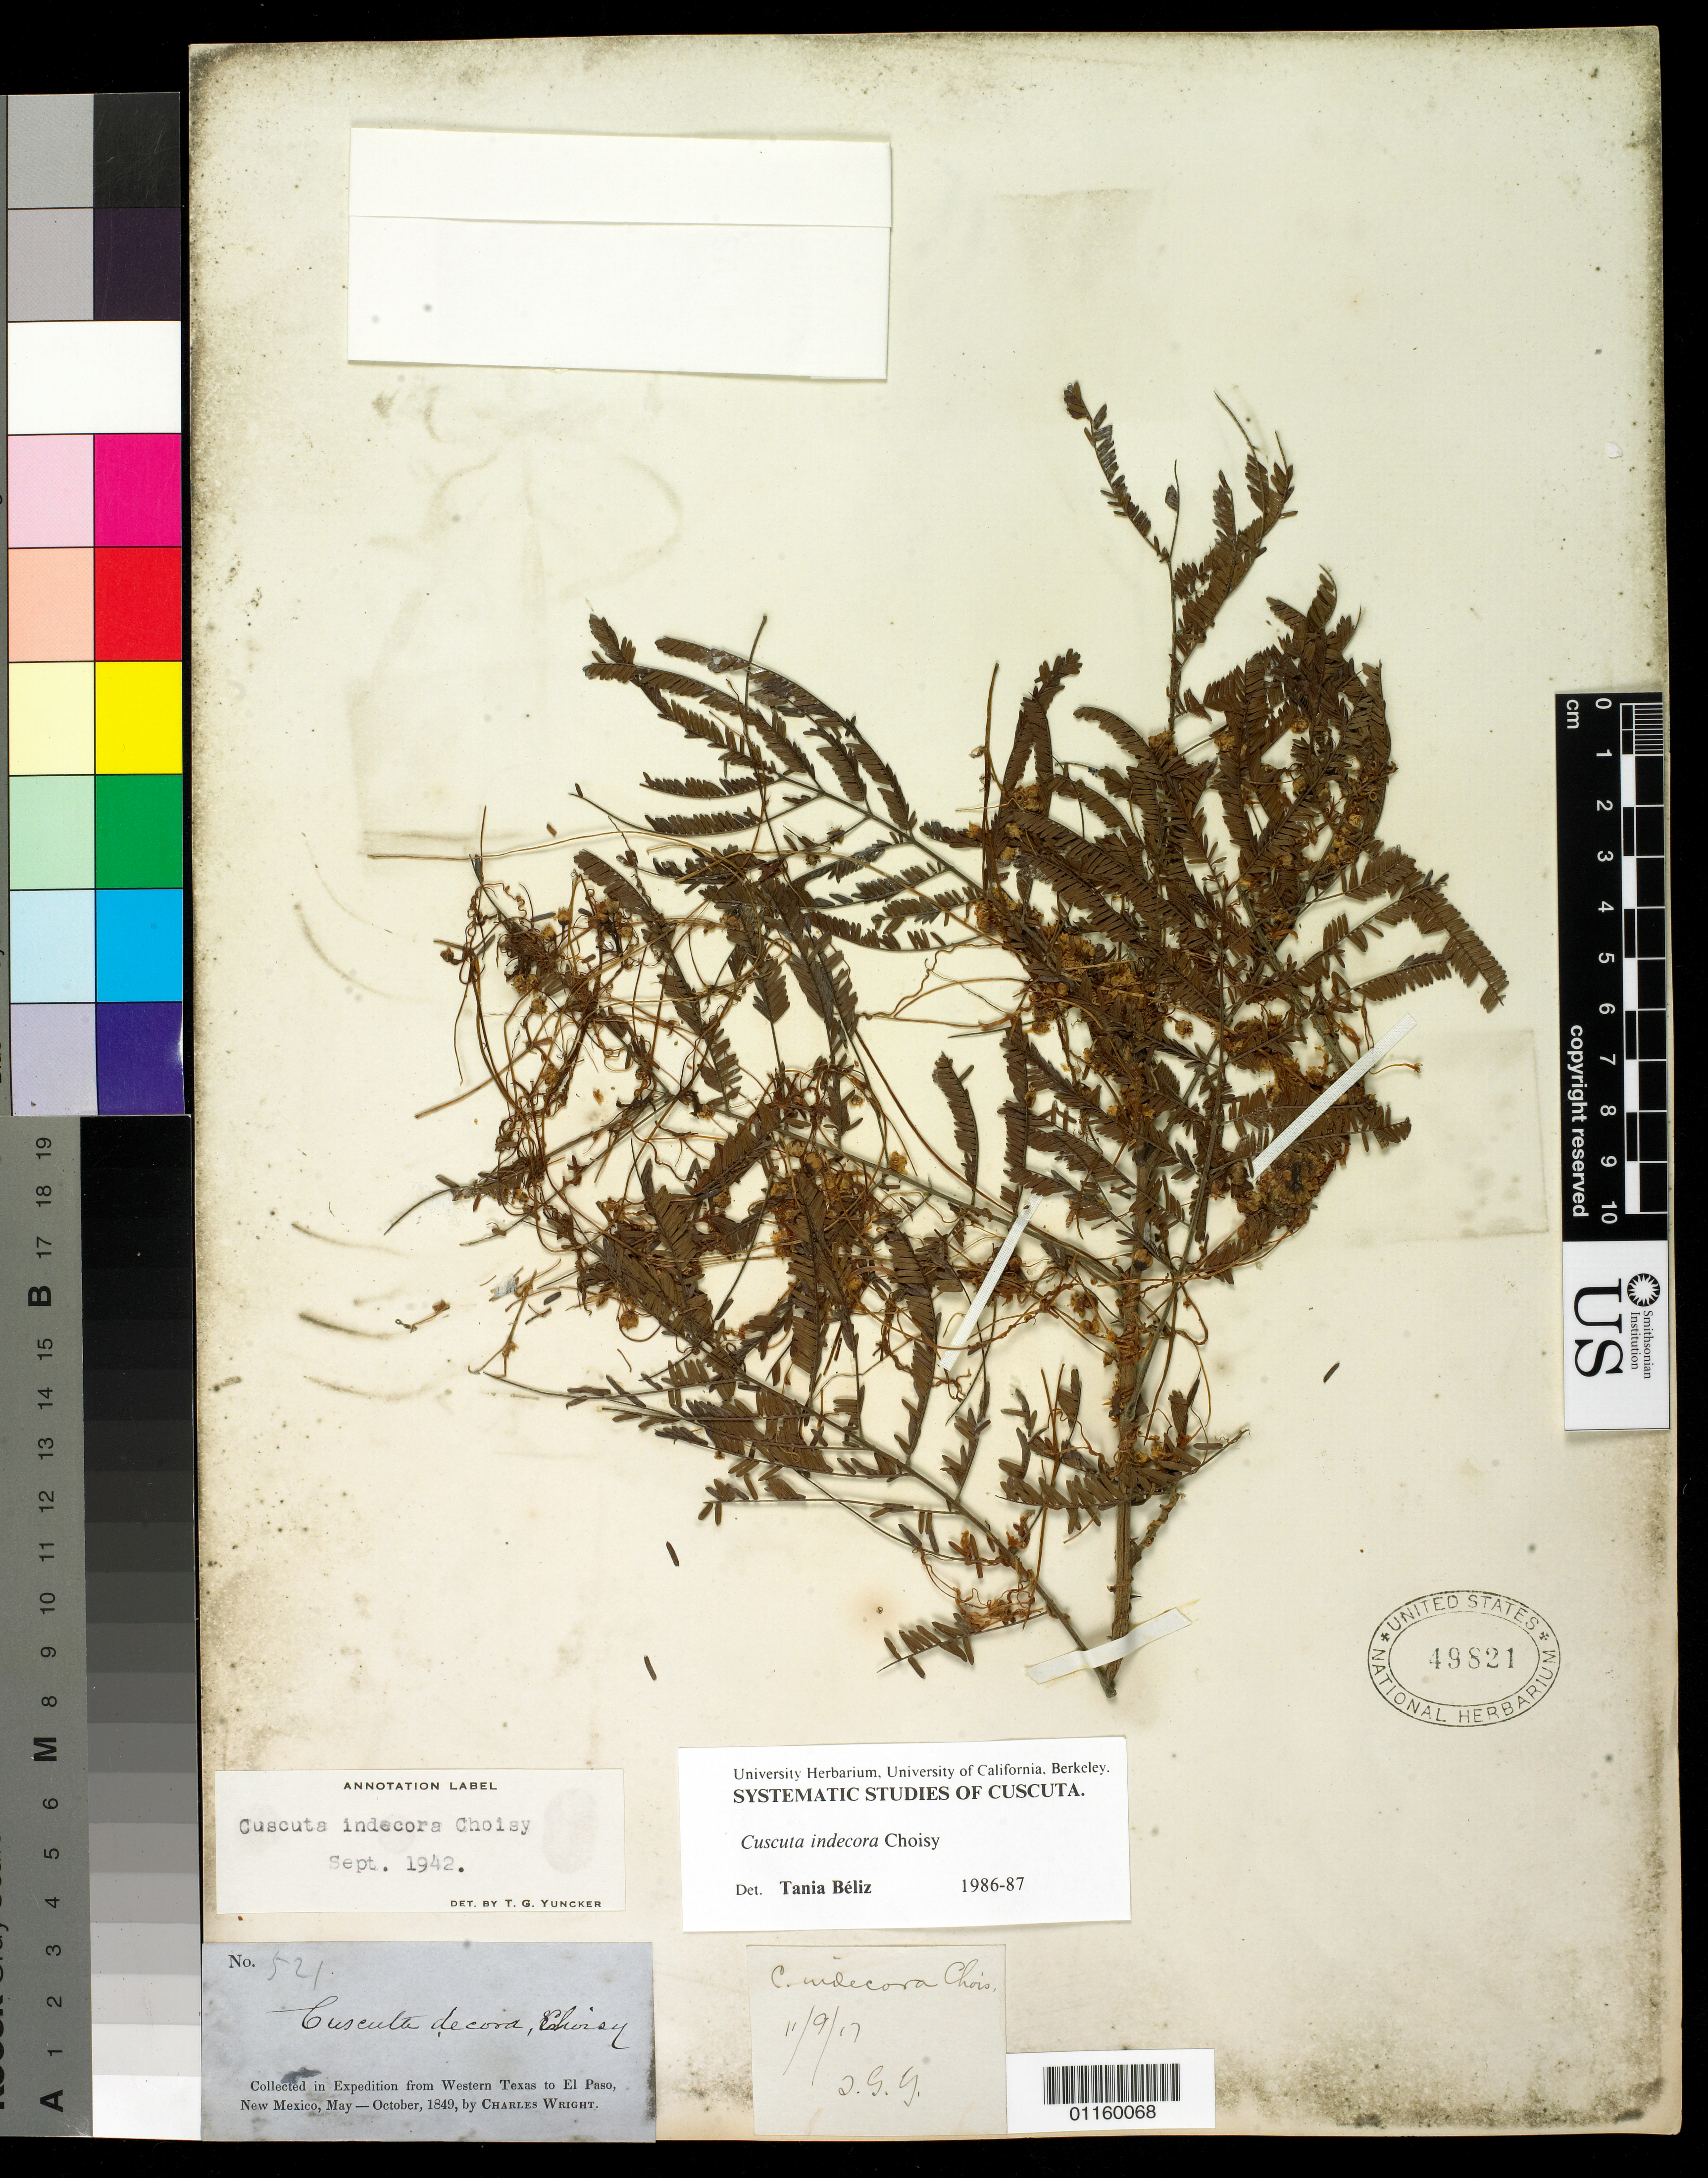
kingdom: Plantae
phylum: Tracheophyta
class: Magnoliopsida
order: Solanales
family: Convolvulaceae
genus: Cuscuta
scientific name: Cuscuta indecora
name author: Choisy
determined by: Béliz, T.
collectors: C. Wright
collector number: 521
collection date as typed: May 1849 to -- Oct 1849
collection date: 1849-05/1849-10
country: United States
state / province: Texas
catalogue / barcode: US 49821